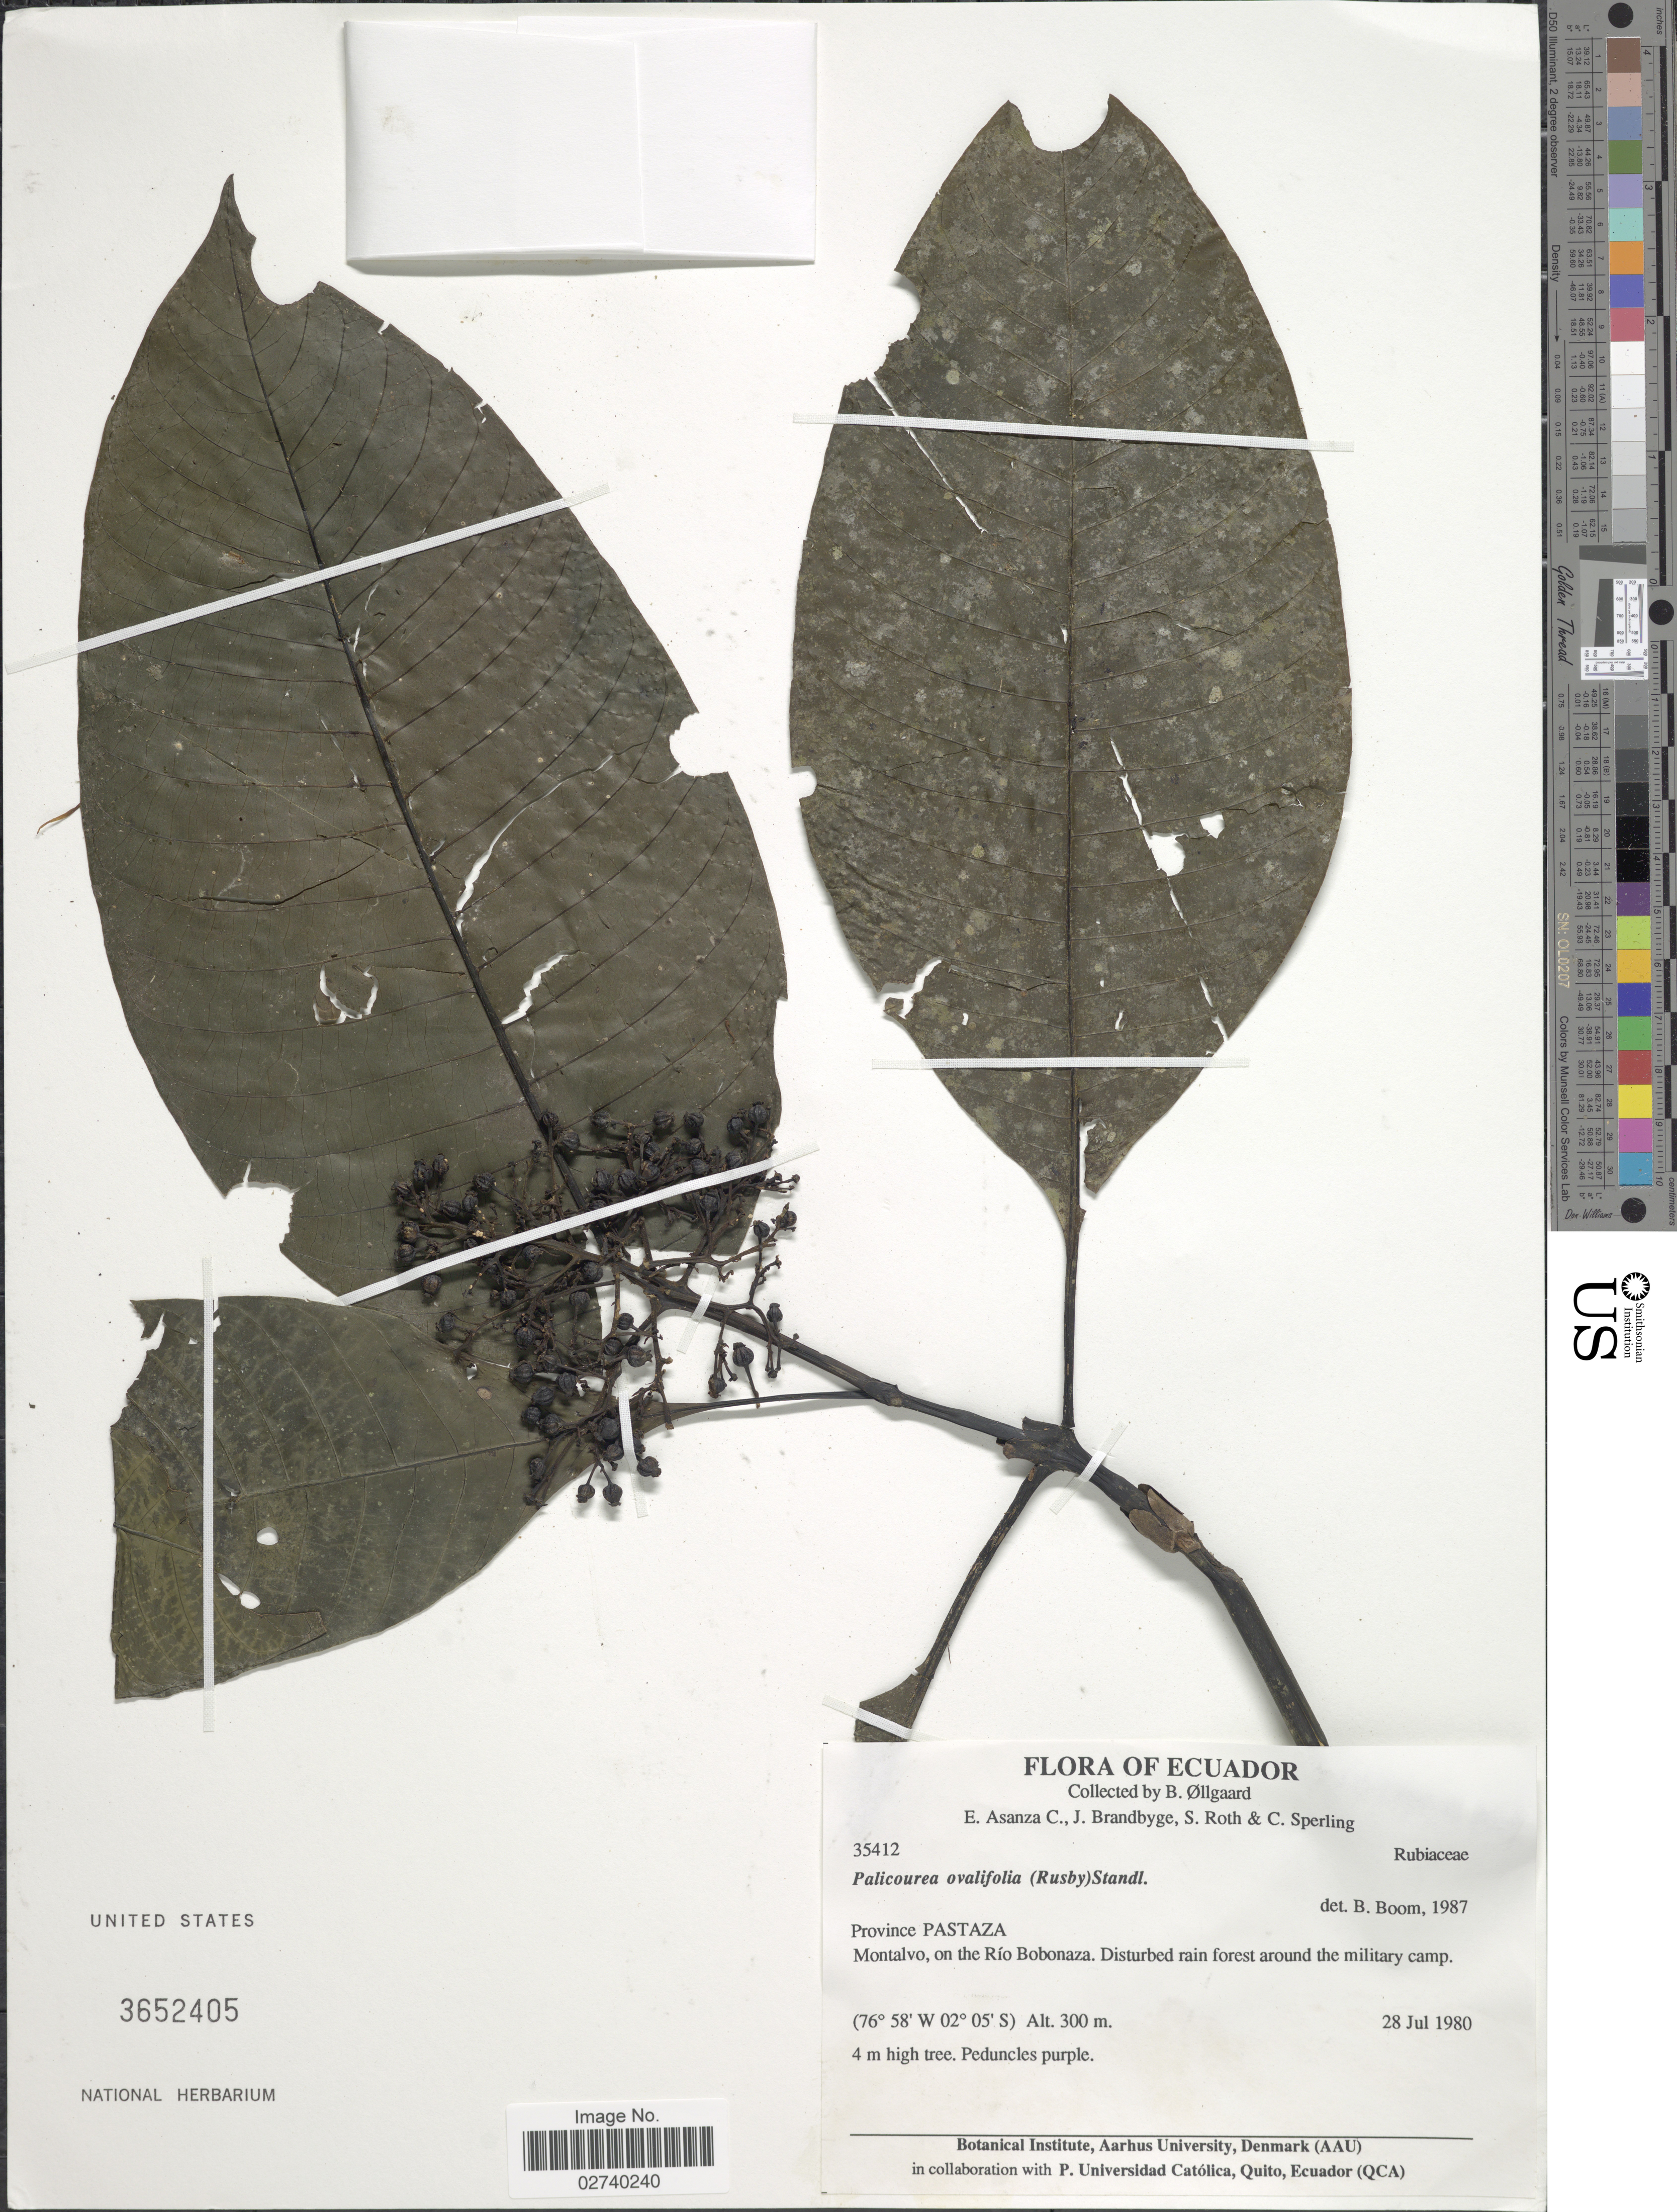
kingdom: Plantae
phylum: Tracheophyta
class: Magnoliopsida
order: Gentianales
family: Rubiaceae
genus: Palicourea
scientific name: Palicourea ovalifolia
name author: (Rusby) Standl.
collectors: B. Øllgaard, E. Asanza C., J. Brandbyge, S. Roth & C. Sperling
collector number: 35412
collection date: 1980-07-28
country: Ecuador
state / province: Pastaza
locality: Montalvo, on the Rio Bobonaza, disturbed rain foresrt around the military camp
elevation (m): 300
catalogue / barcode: US 3652405